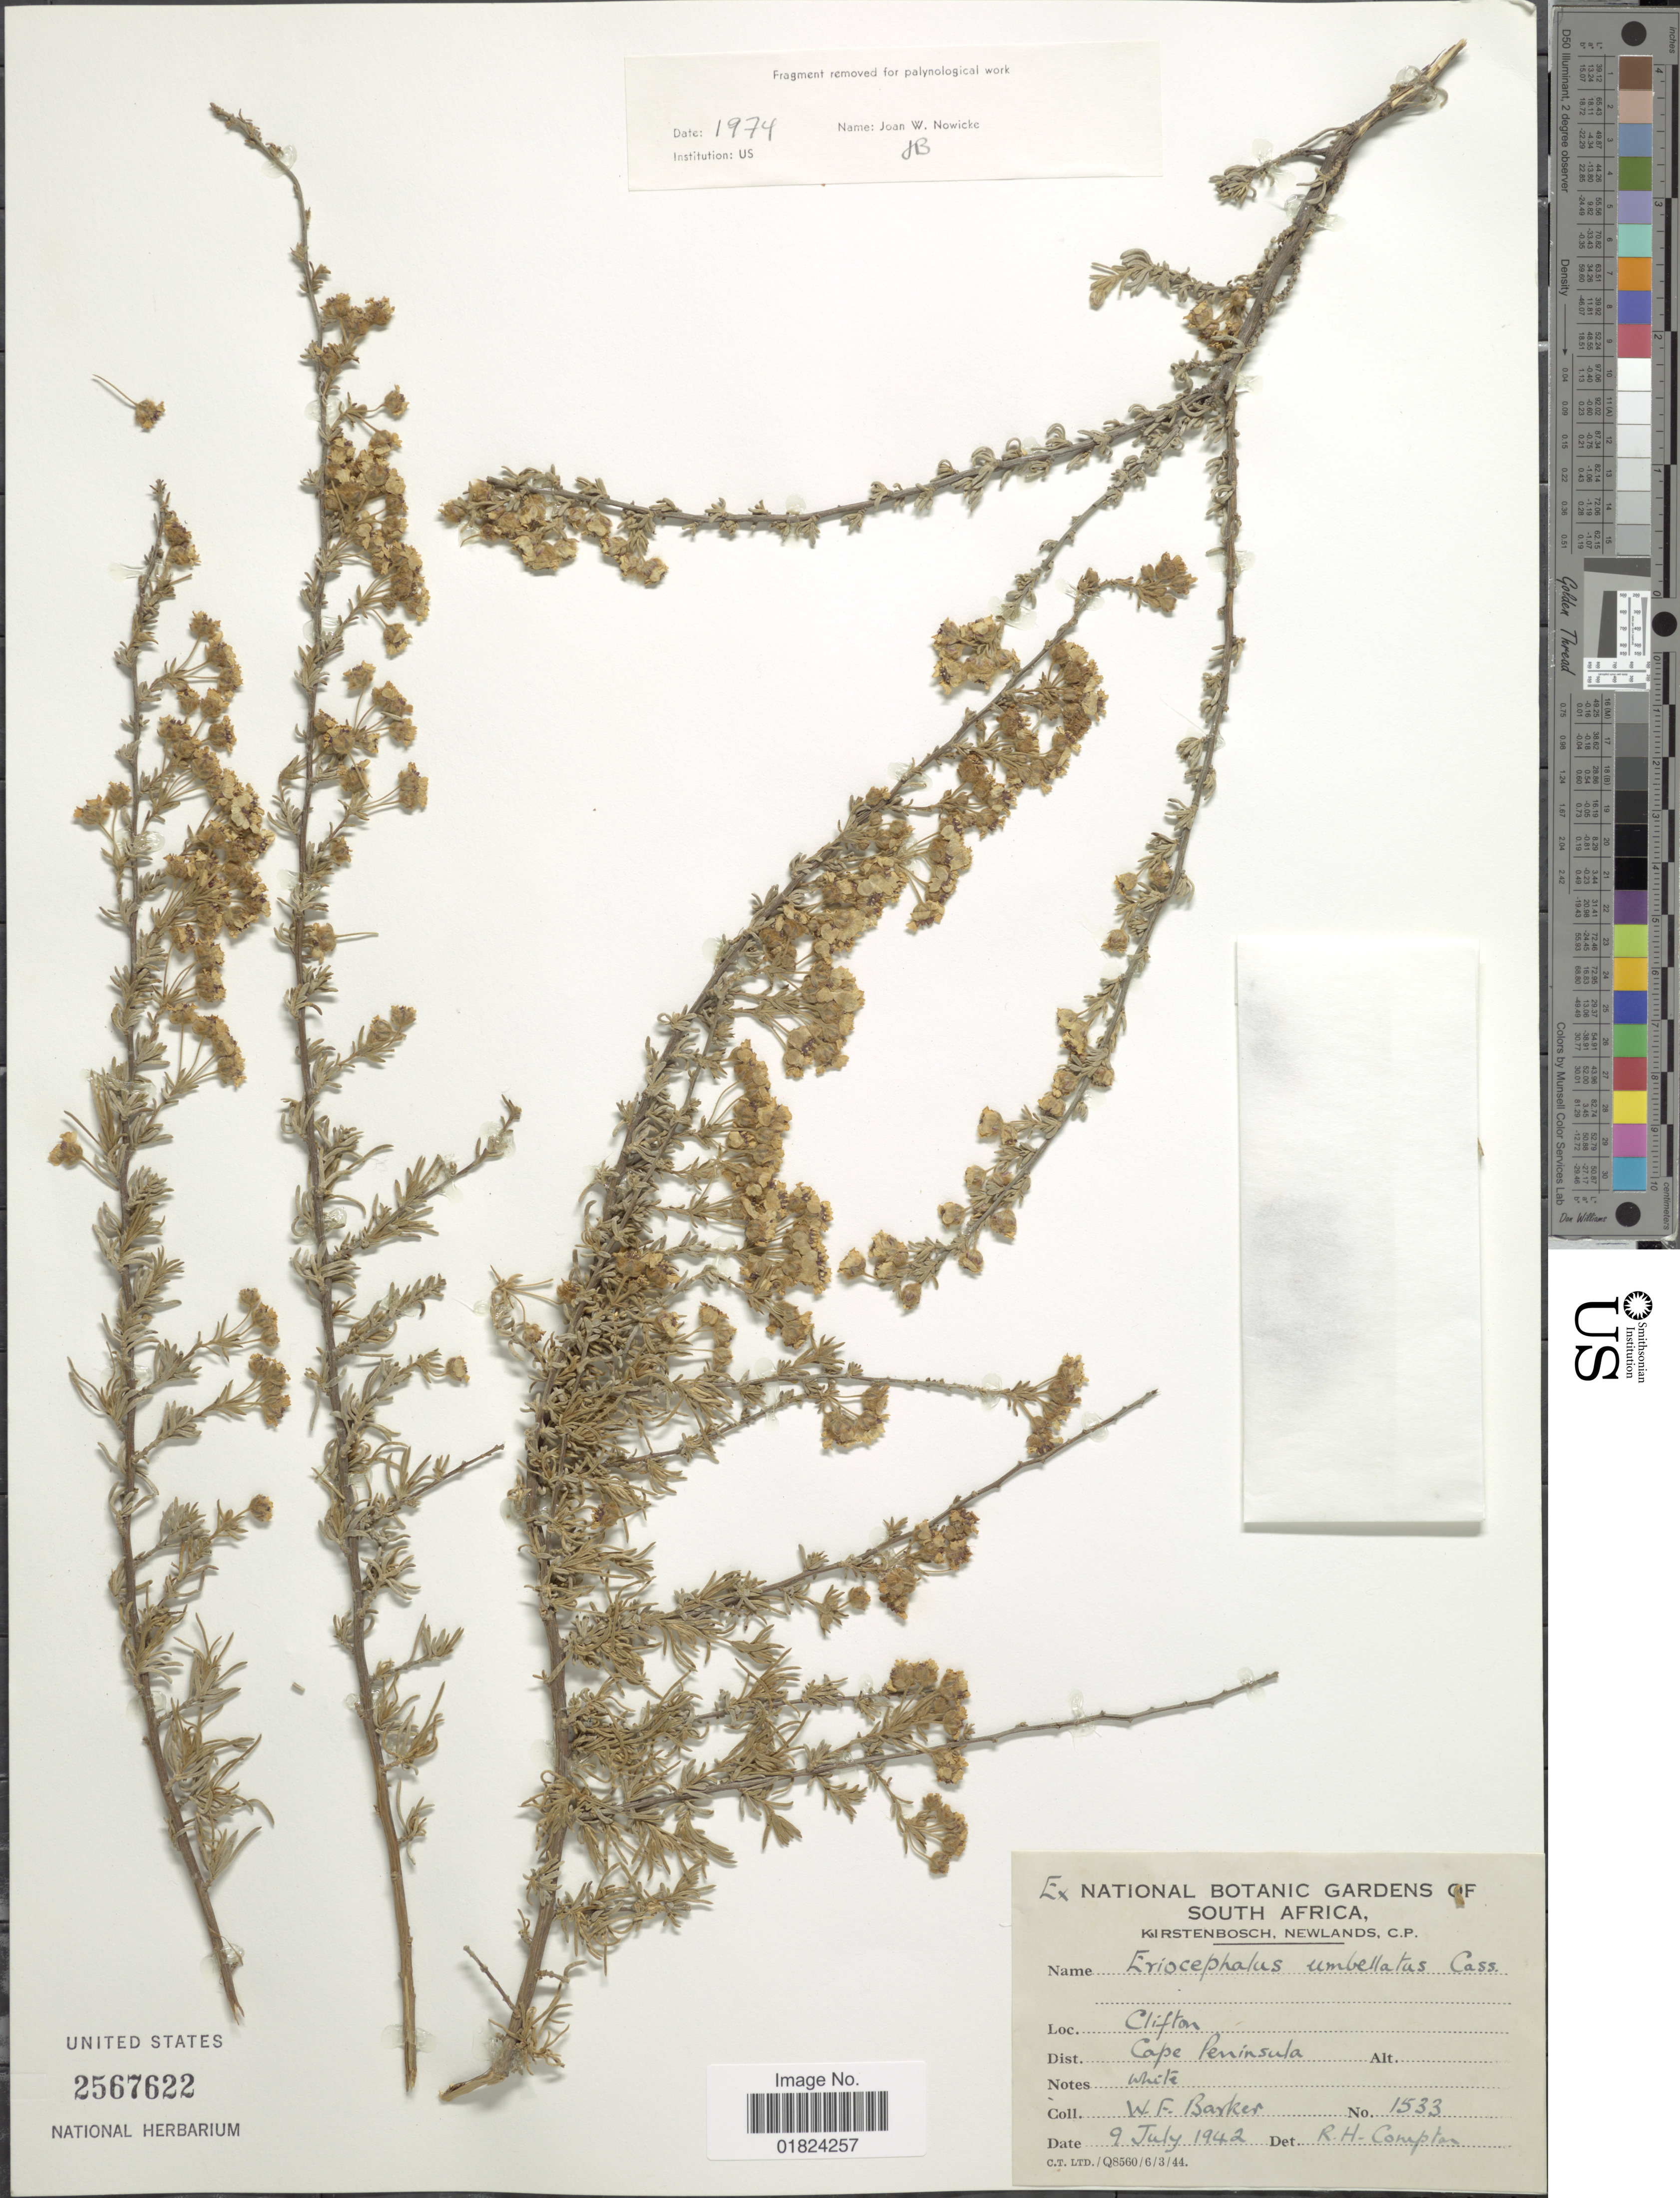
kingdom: Plantae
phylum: Tracheophyta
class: Magnoliopsida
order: Asterales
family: Asteraceae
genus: Eriocephalus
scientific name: Eriocephalus africanus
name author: L.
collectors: W. F. Barker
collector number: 1533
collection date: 1942-07-09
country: South Africa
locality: Clifton, Dist. Cape Peninsula.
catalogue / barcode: US 2567622